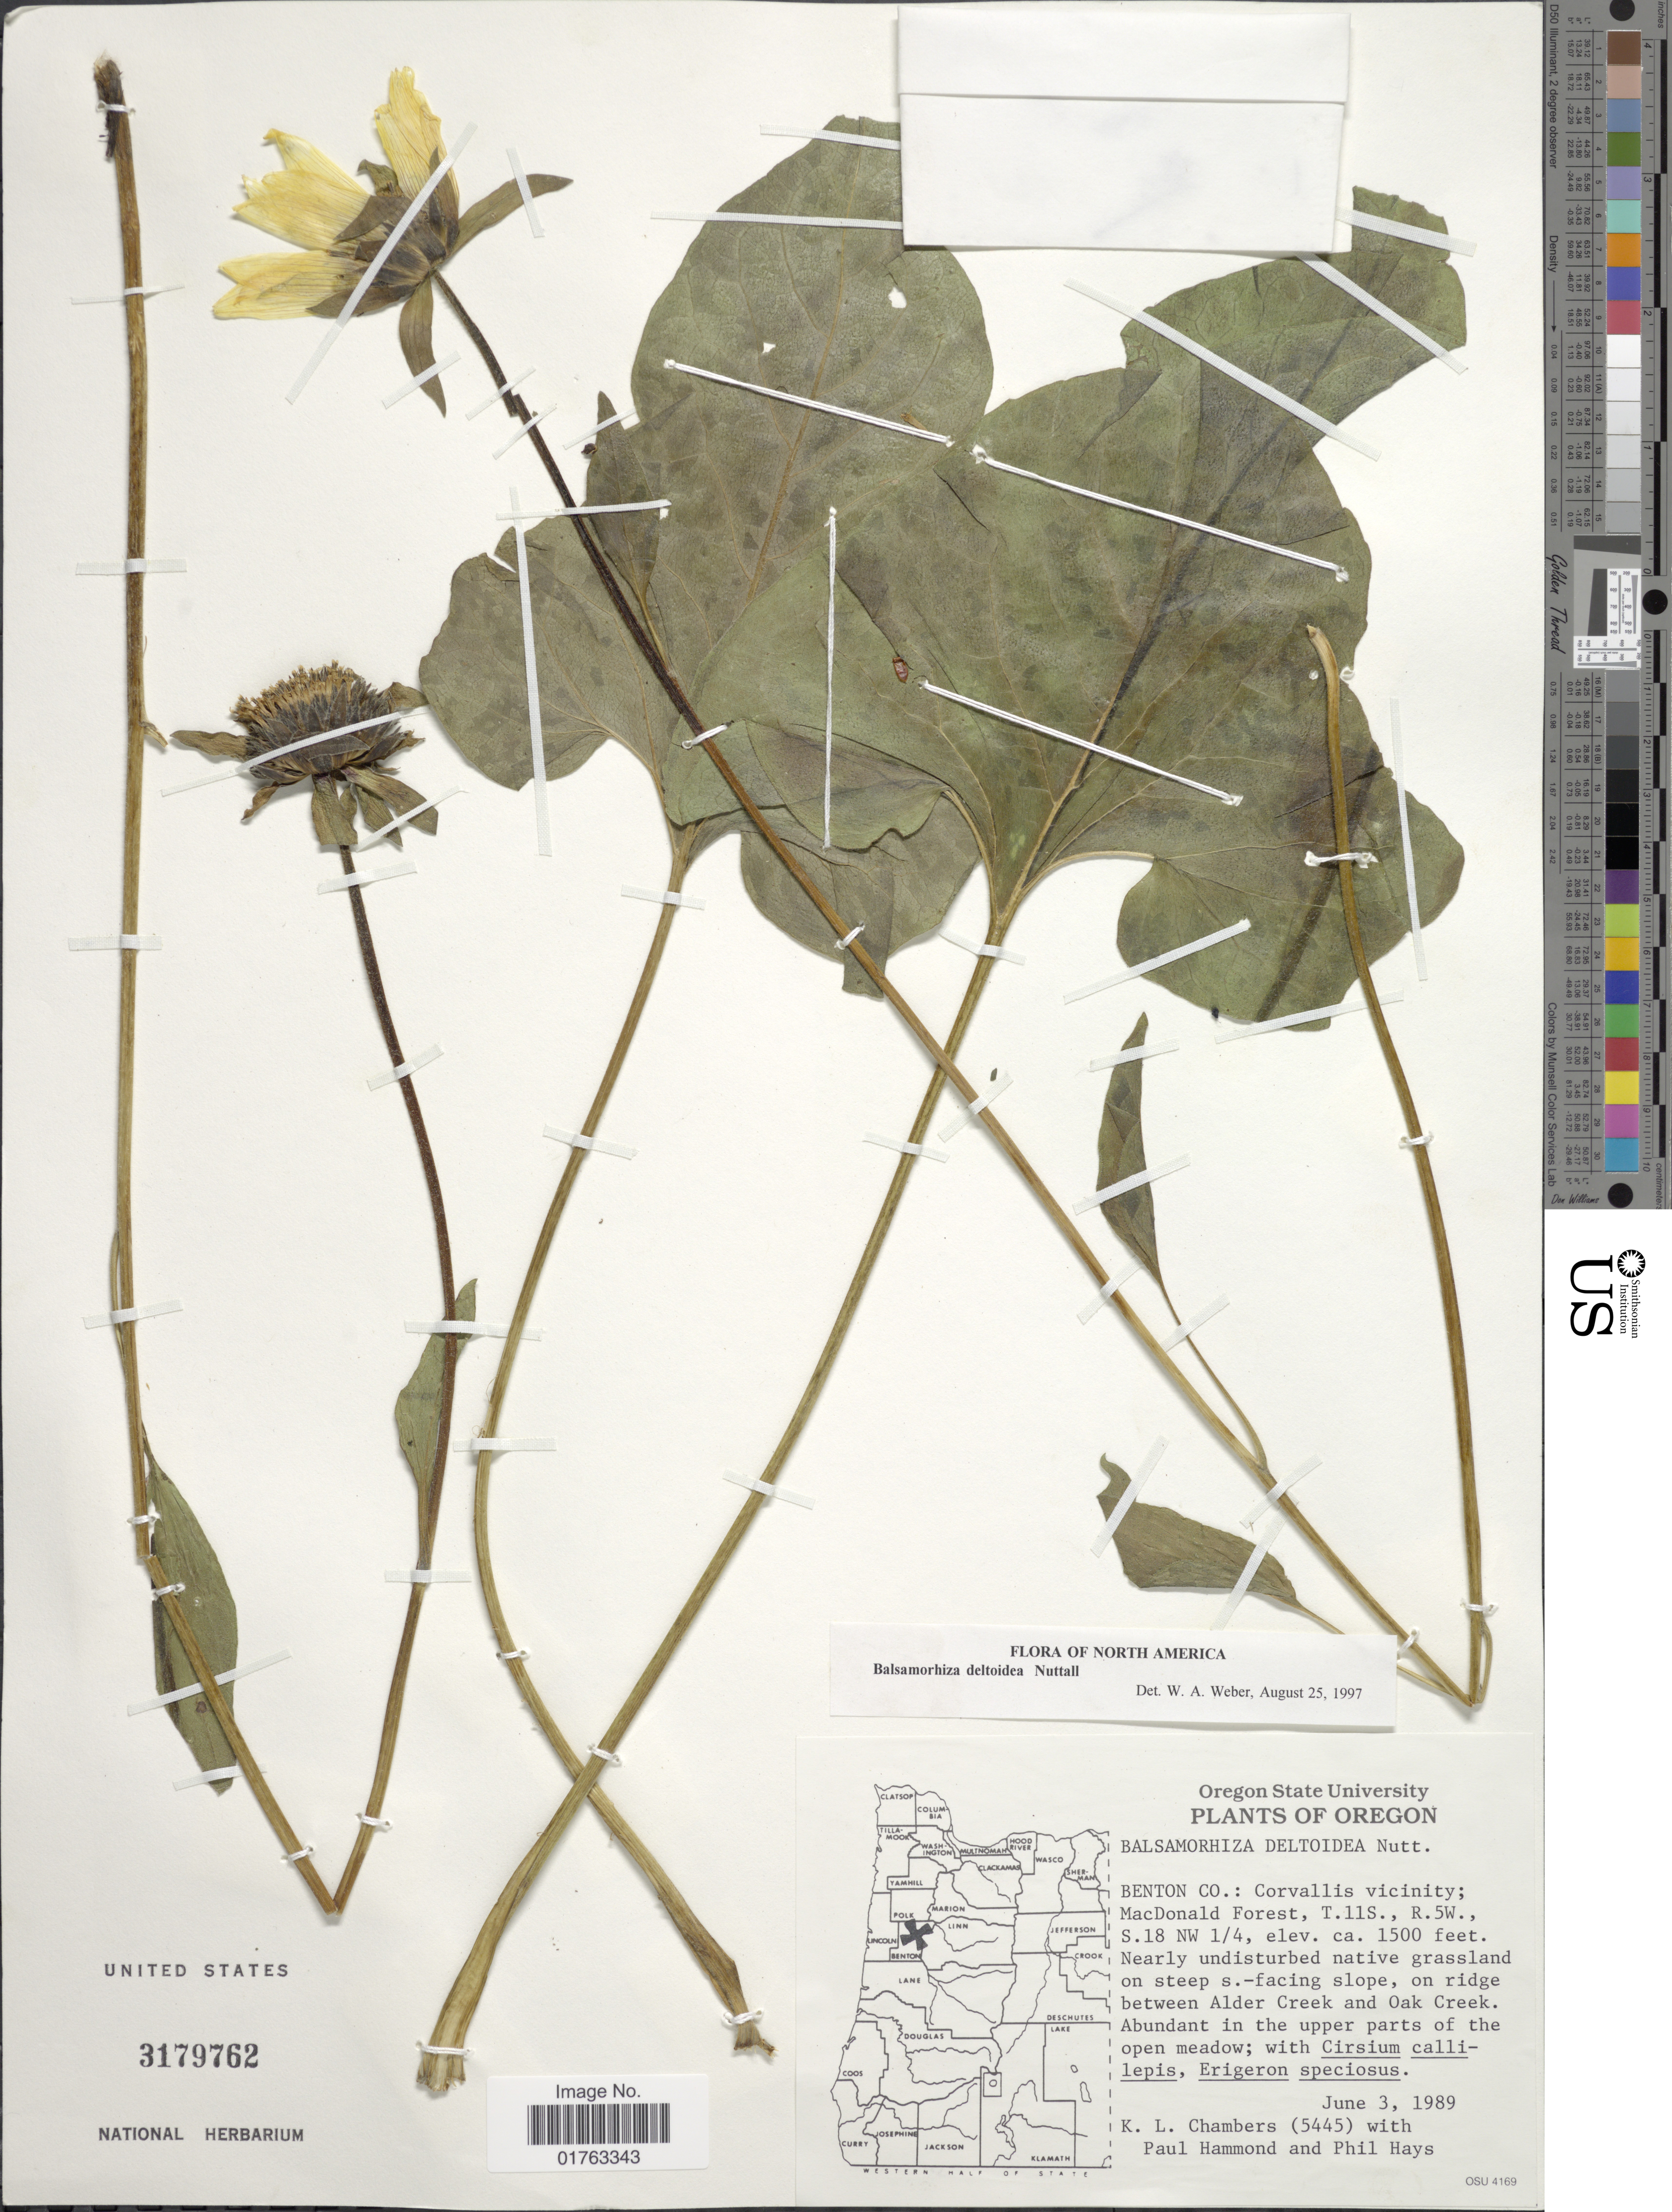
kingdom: Plantae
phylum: Tracheophyta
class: Magnoliopsida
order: Asterales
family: Asteraceae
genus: Balsamorhiza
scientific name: Balsamorhiza deltoidea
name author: Nutt.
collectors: K. Chambers, P. C. Hammond & P. Hays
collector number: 5445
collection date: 1989-06-03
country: United States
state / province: Oregon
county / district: Benton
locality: Benton Co.: Corvallis vicinity: MacDonald Forest, T. 11S., R.5W., S. 18NW 1/4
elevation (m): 457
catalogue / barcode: US 3179762